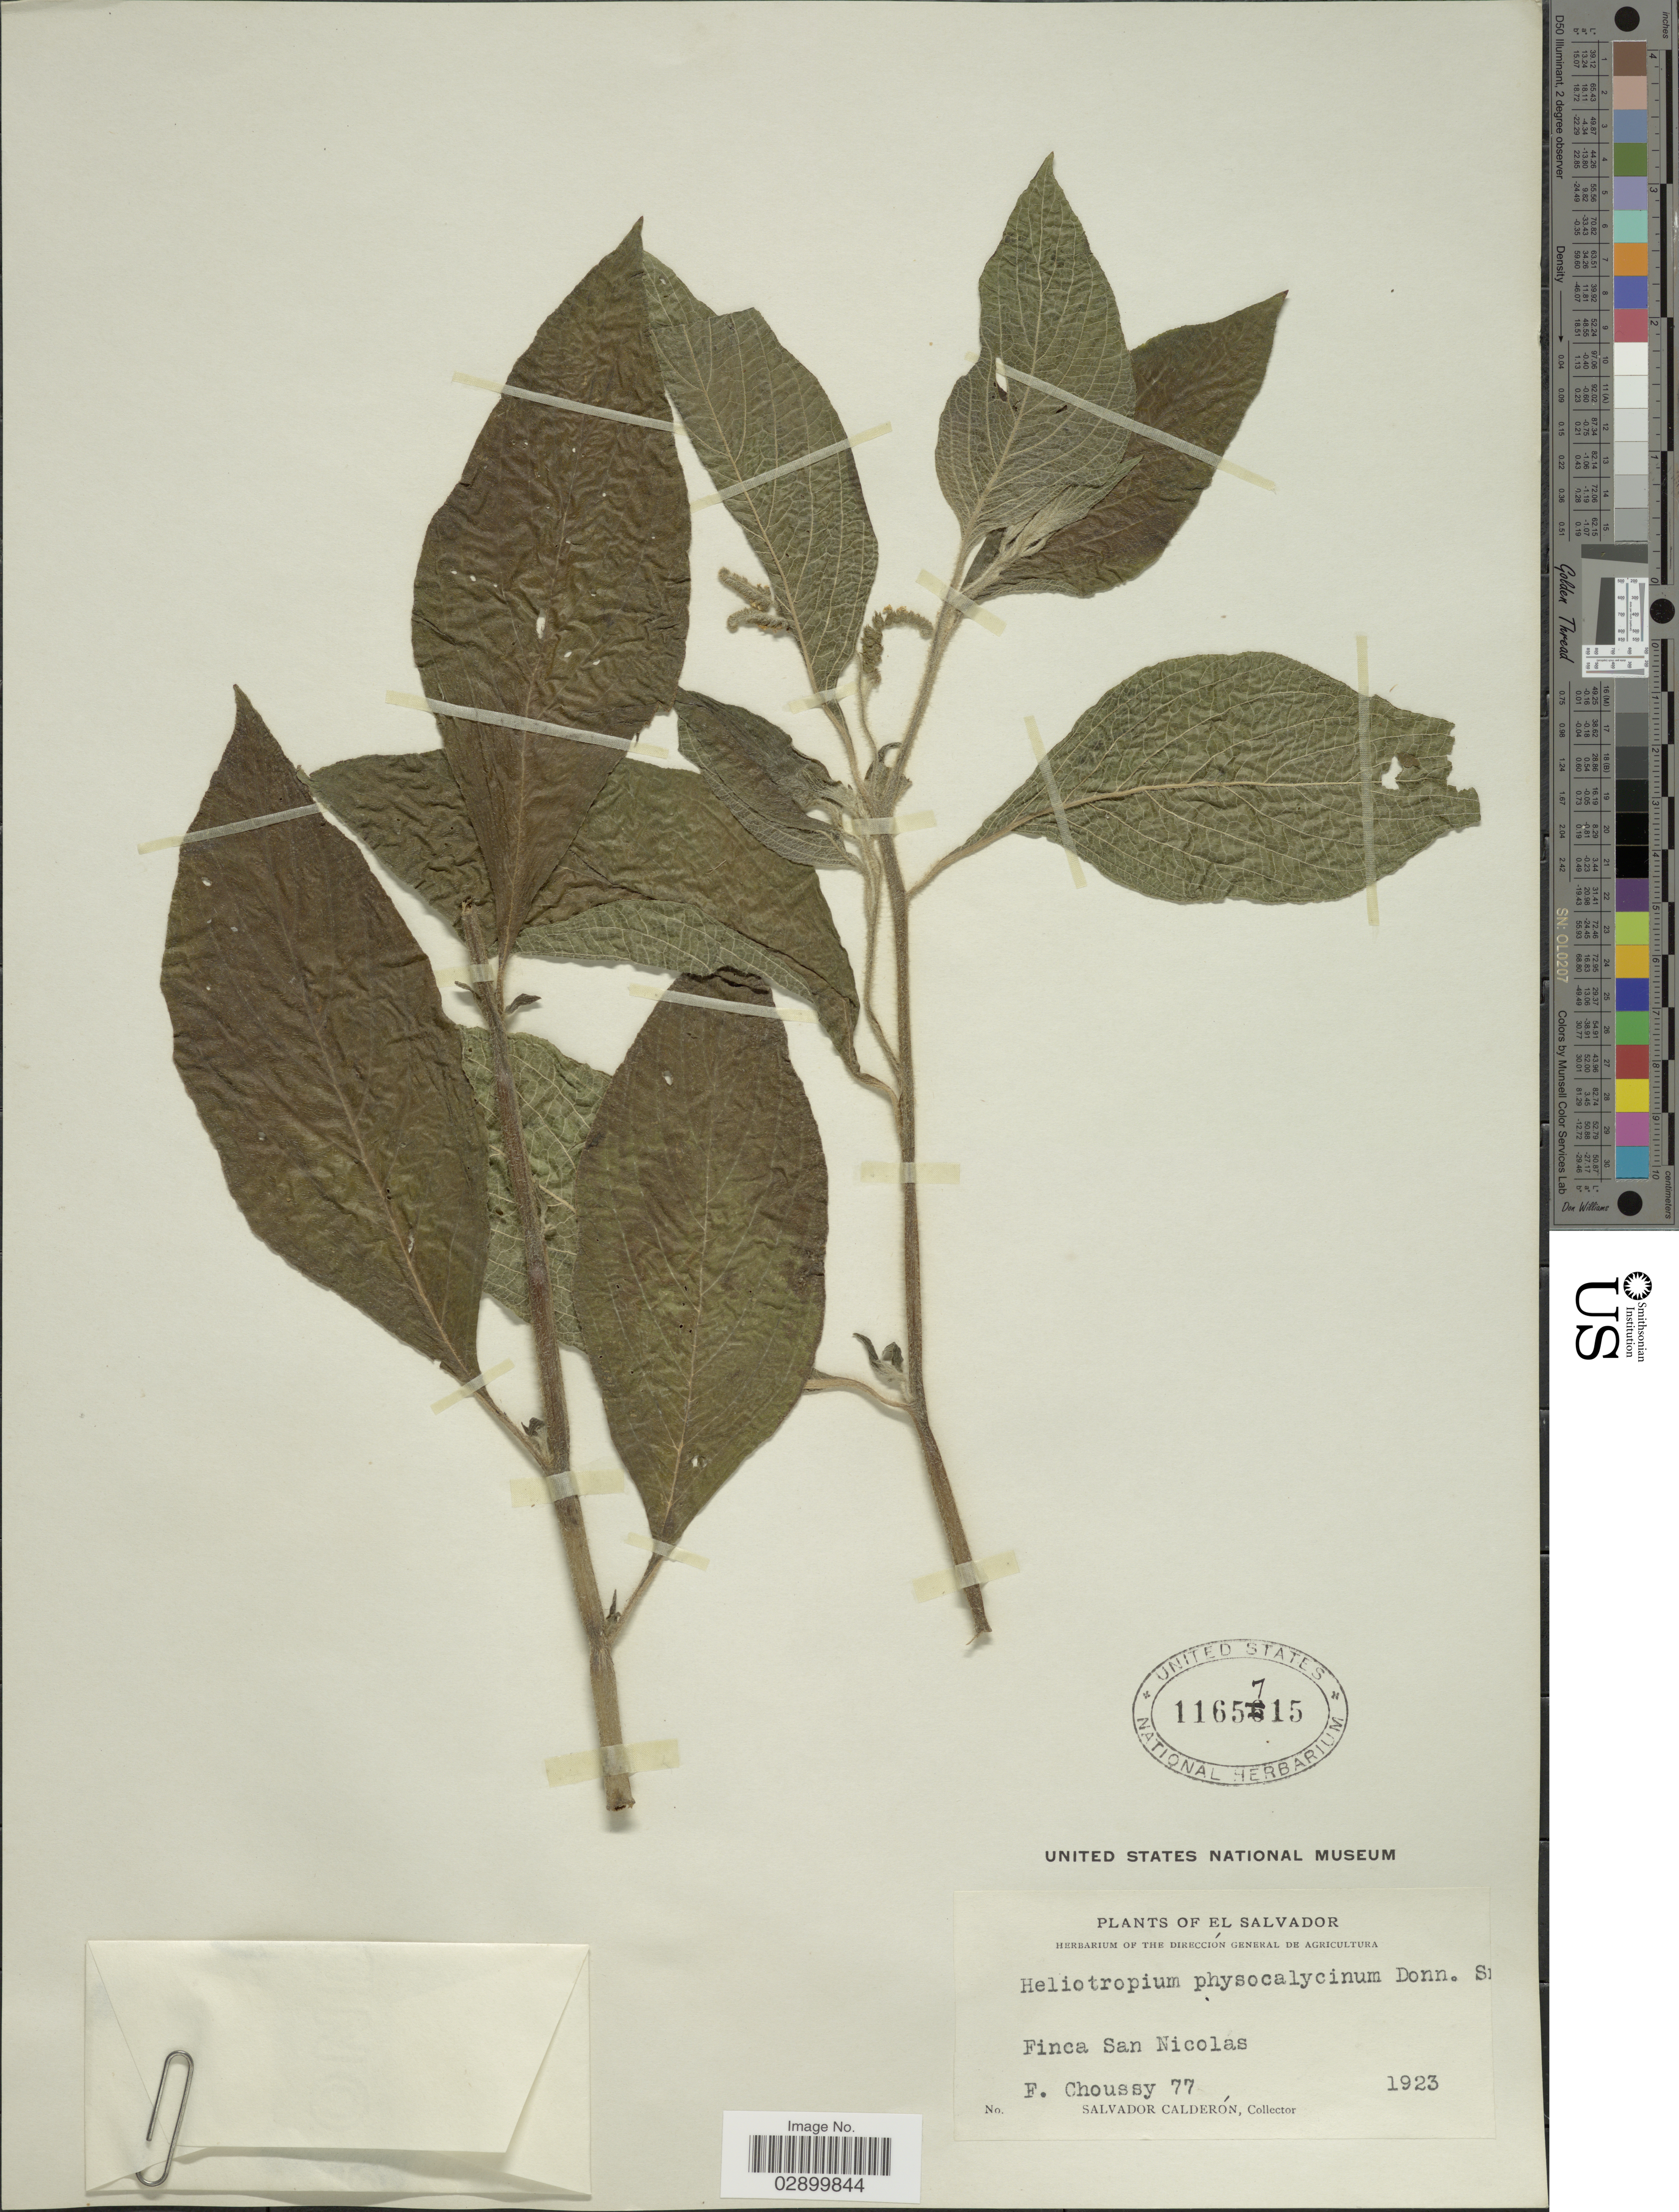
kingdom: Plantae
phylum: Tracheophyta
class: Magnoliopsida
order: Boraginales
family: Heliotropiaceae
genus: Heliotropium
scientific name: Heliotropium rufipilum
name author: (Benth.) I.M. Johnst.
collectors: F. Choussy & S. Calderón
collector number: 77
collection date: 1923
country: El Salvador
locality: Finca San Nicolas.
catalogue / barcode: US 1165715